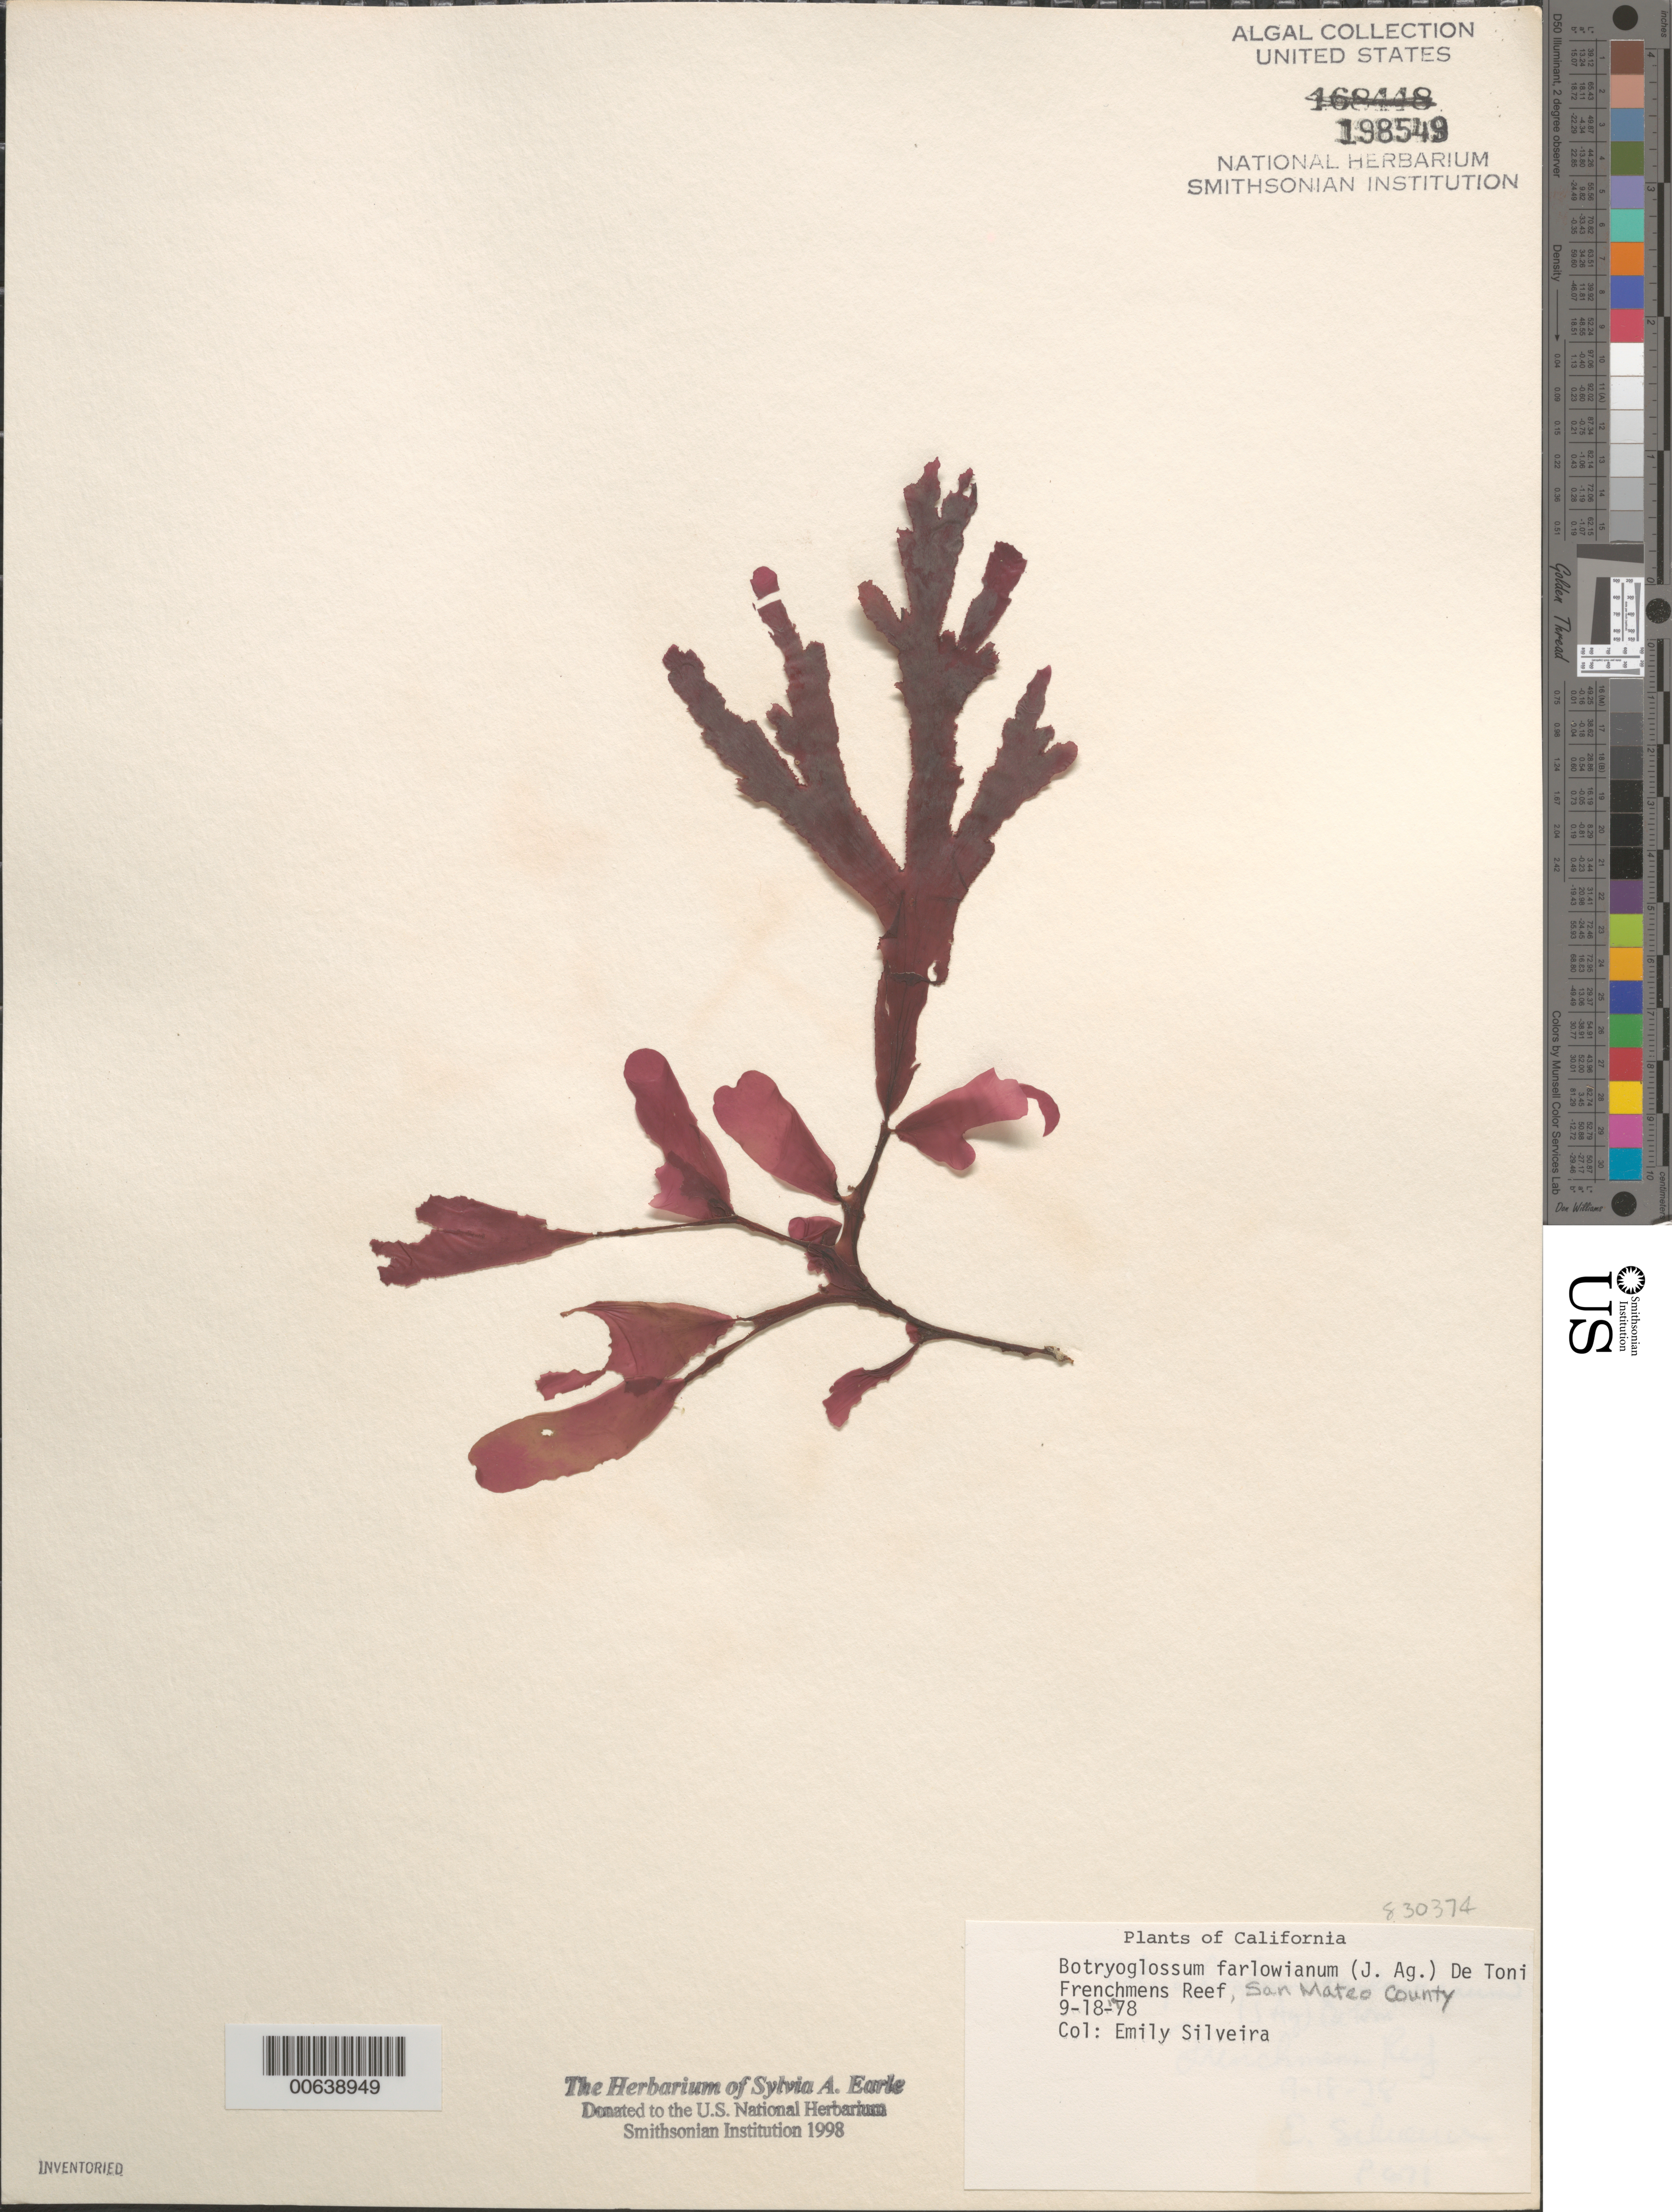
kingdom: Plantae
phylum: Rhodophyta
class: Florideophyceae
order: Ceramiales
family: Delesseriaceae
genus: Botryoglossum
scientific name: Botryoglossum farlowianum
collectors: E. A. Silveira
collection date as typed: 18 Sep 1978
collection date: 1978-09-18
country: United States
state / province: California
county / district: San Mateo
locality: Frenchmans Reef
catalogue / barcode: US 198549